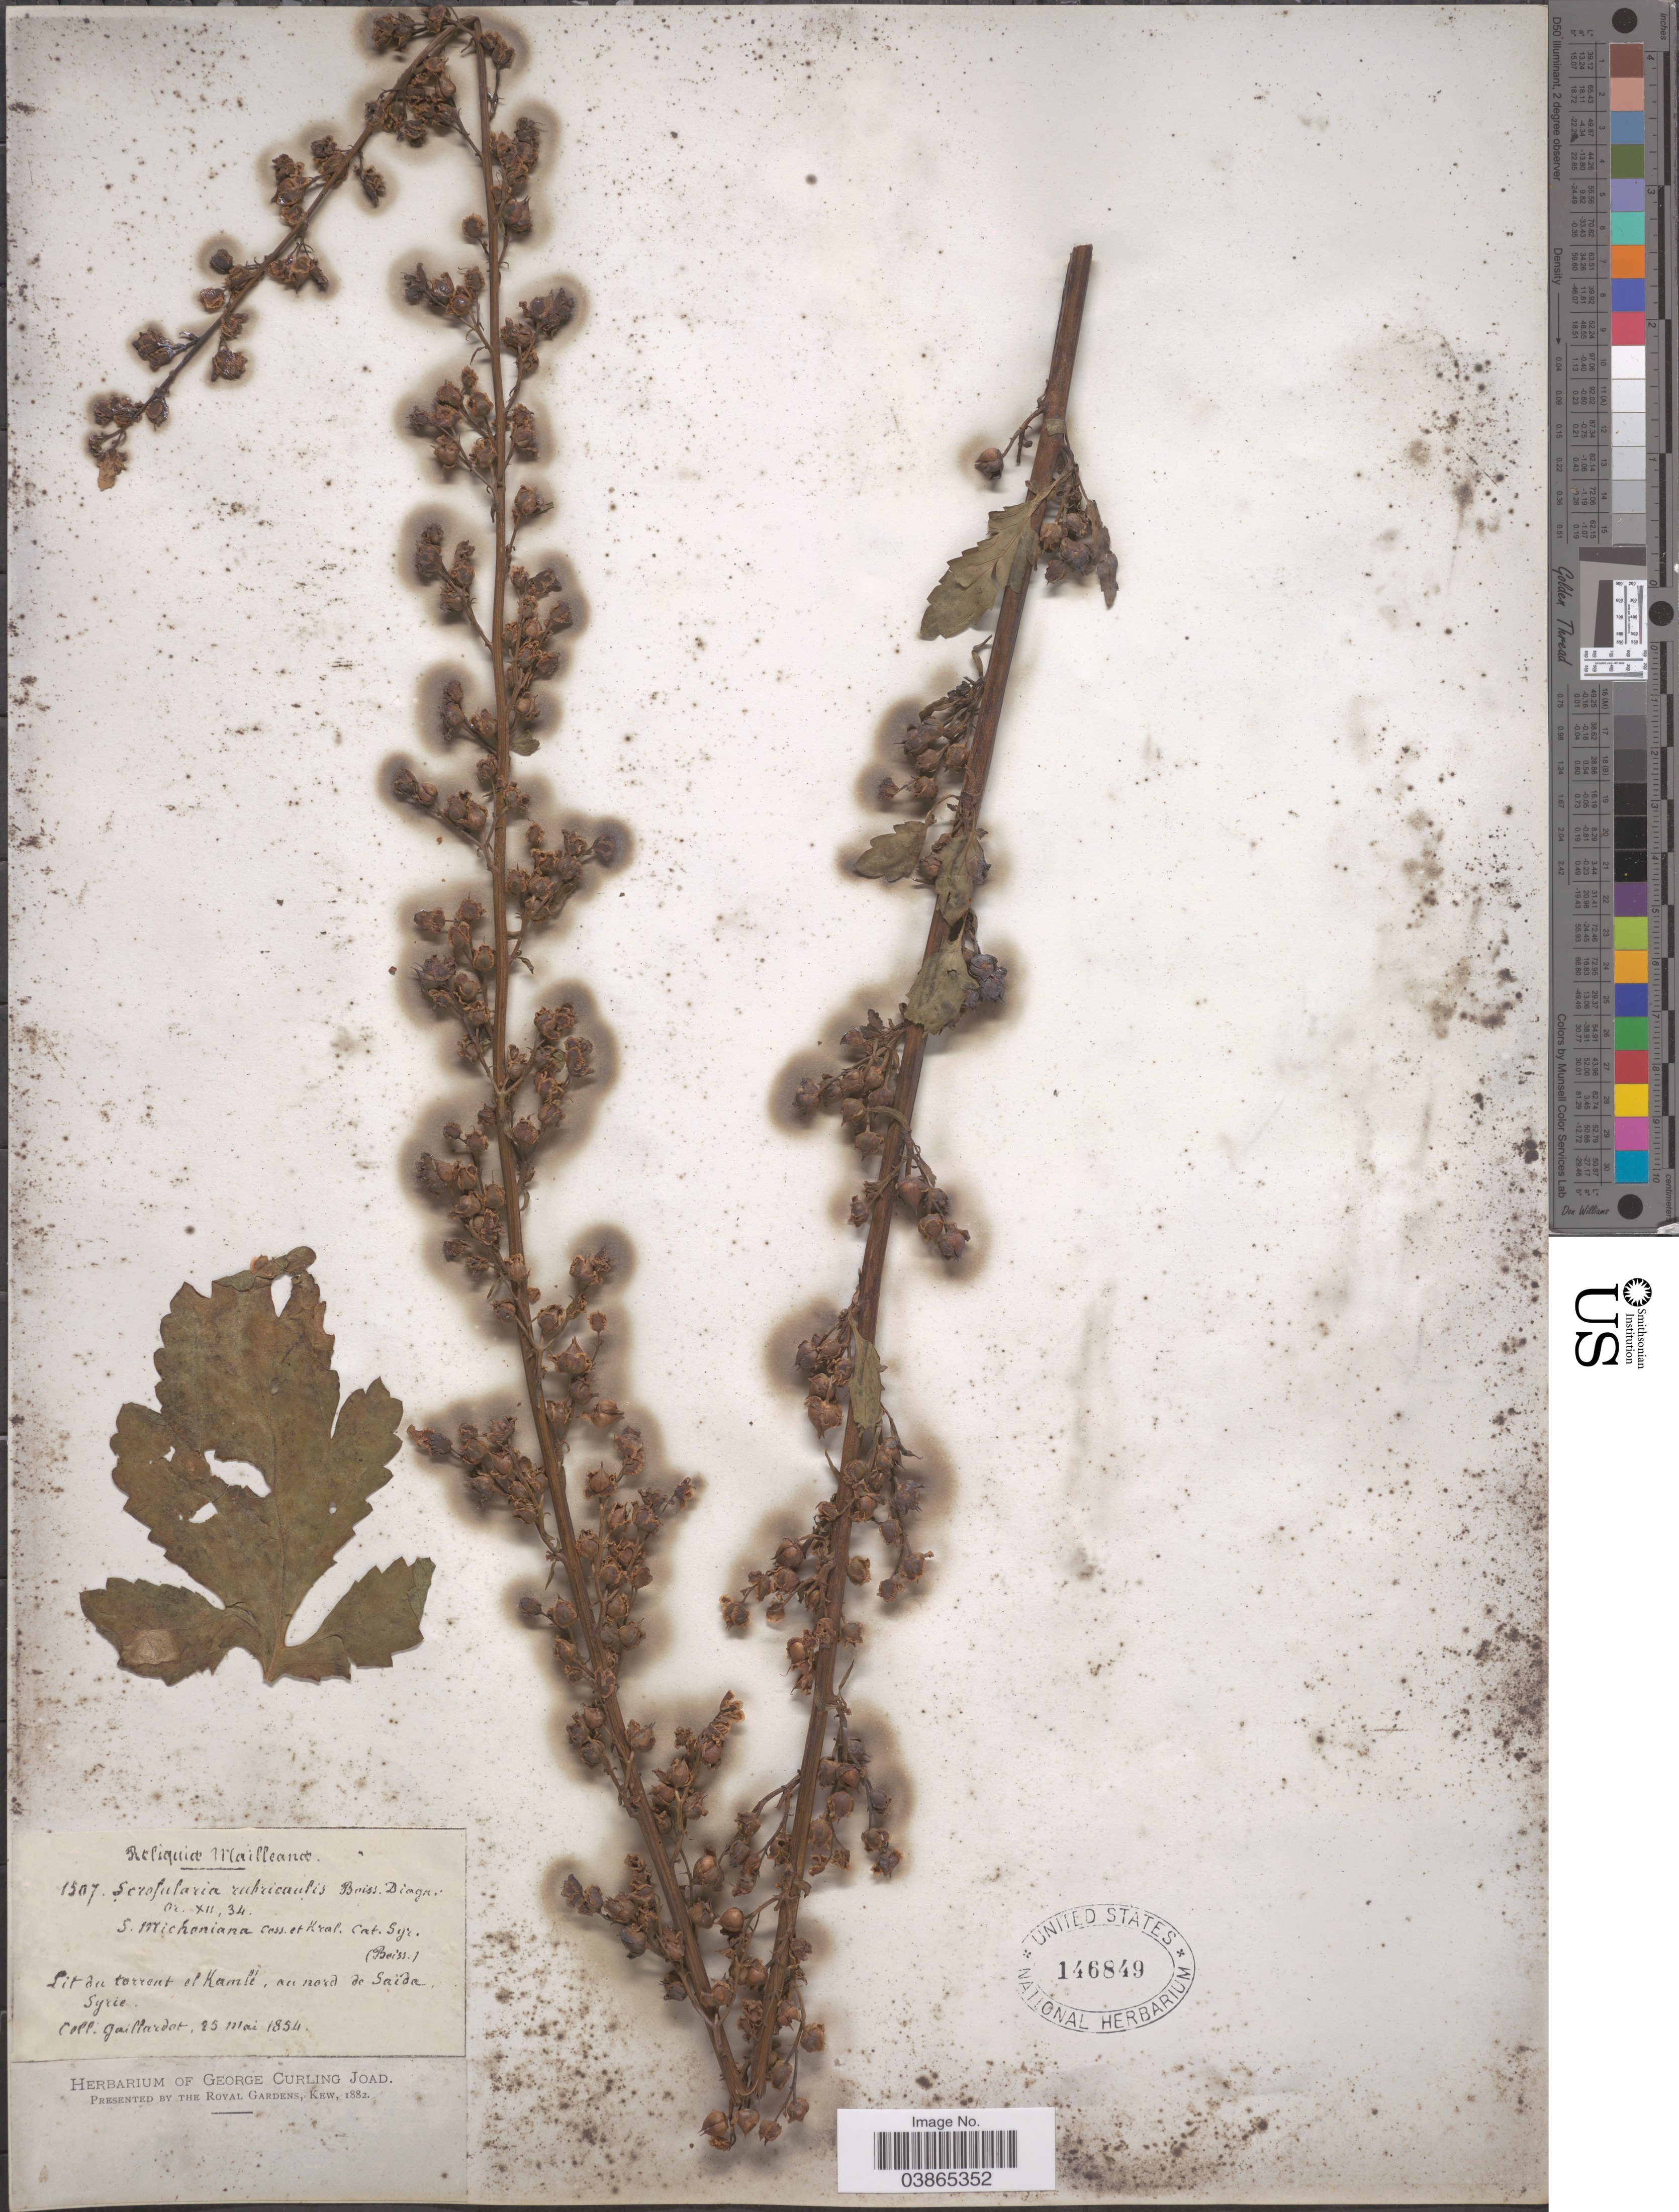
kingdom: Plantae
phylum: Tracheophyta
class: Magnoliopsida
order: Lamiales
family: Scrophulariaceae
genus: Scrophularia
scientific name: Scrophularia michoniana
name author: Coss. & Kralik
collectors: Gaillardot, --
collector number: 1507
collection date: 1854-05-25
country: Syria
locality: Lit du torrent el Kamlé, au nord de Saida.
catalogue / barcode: US 146849